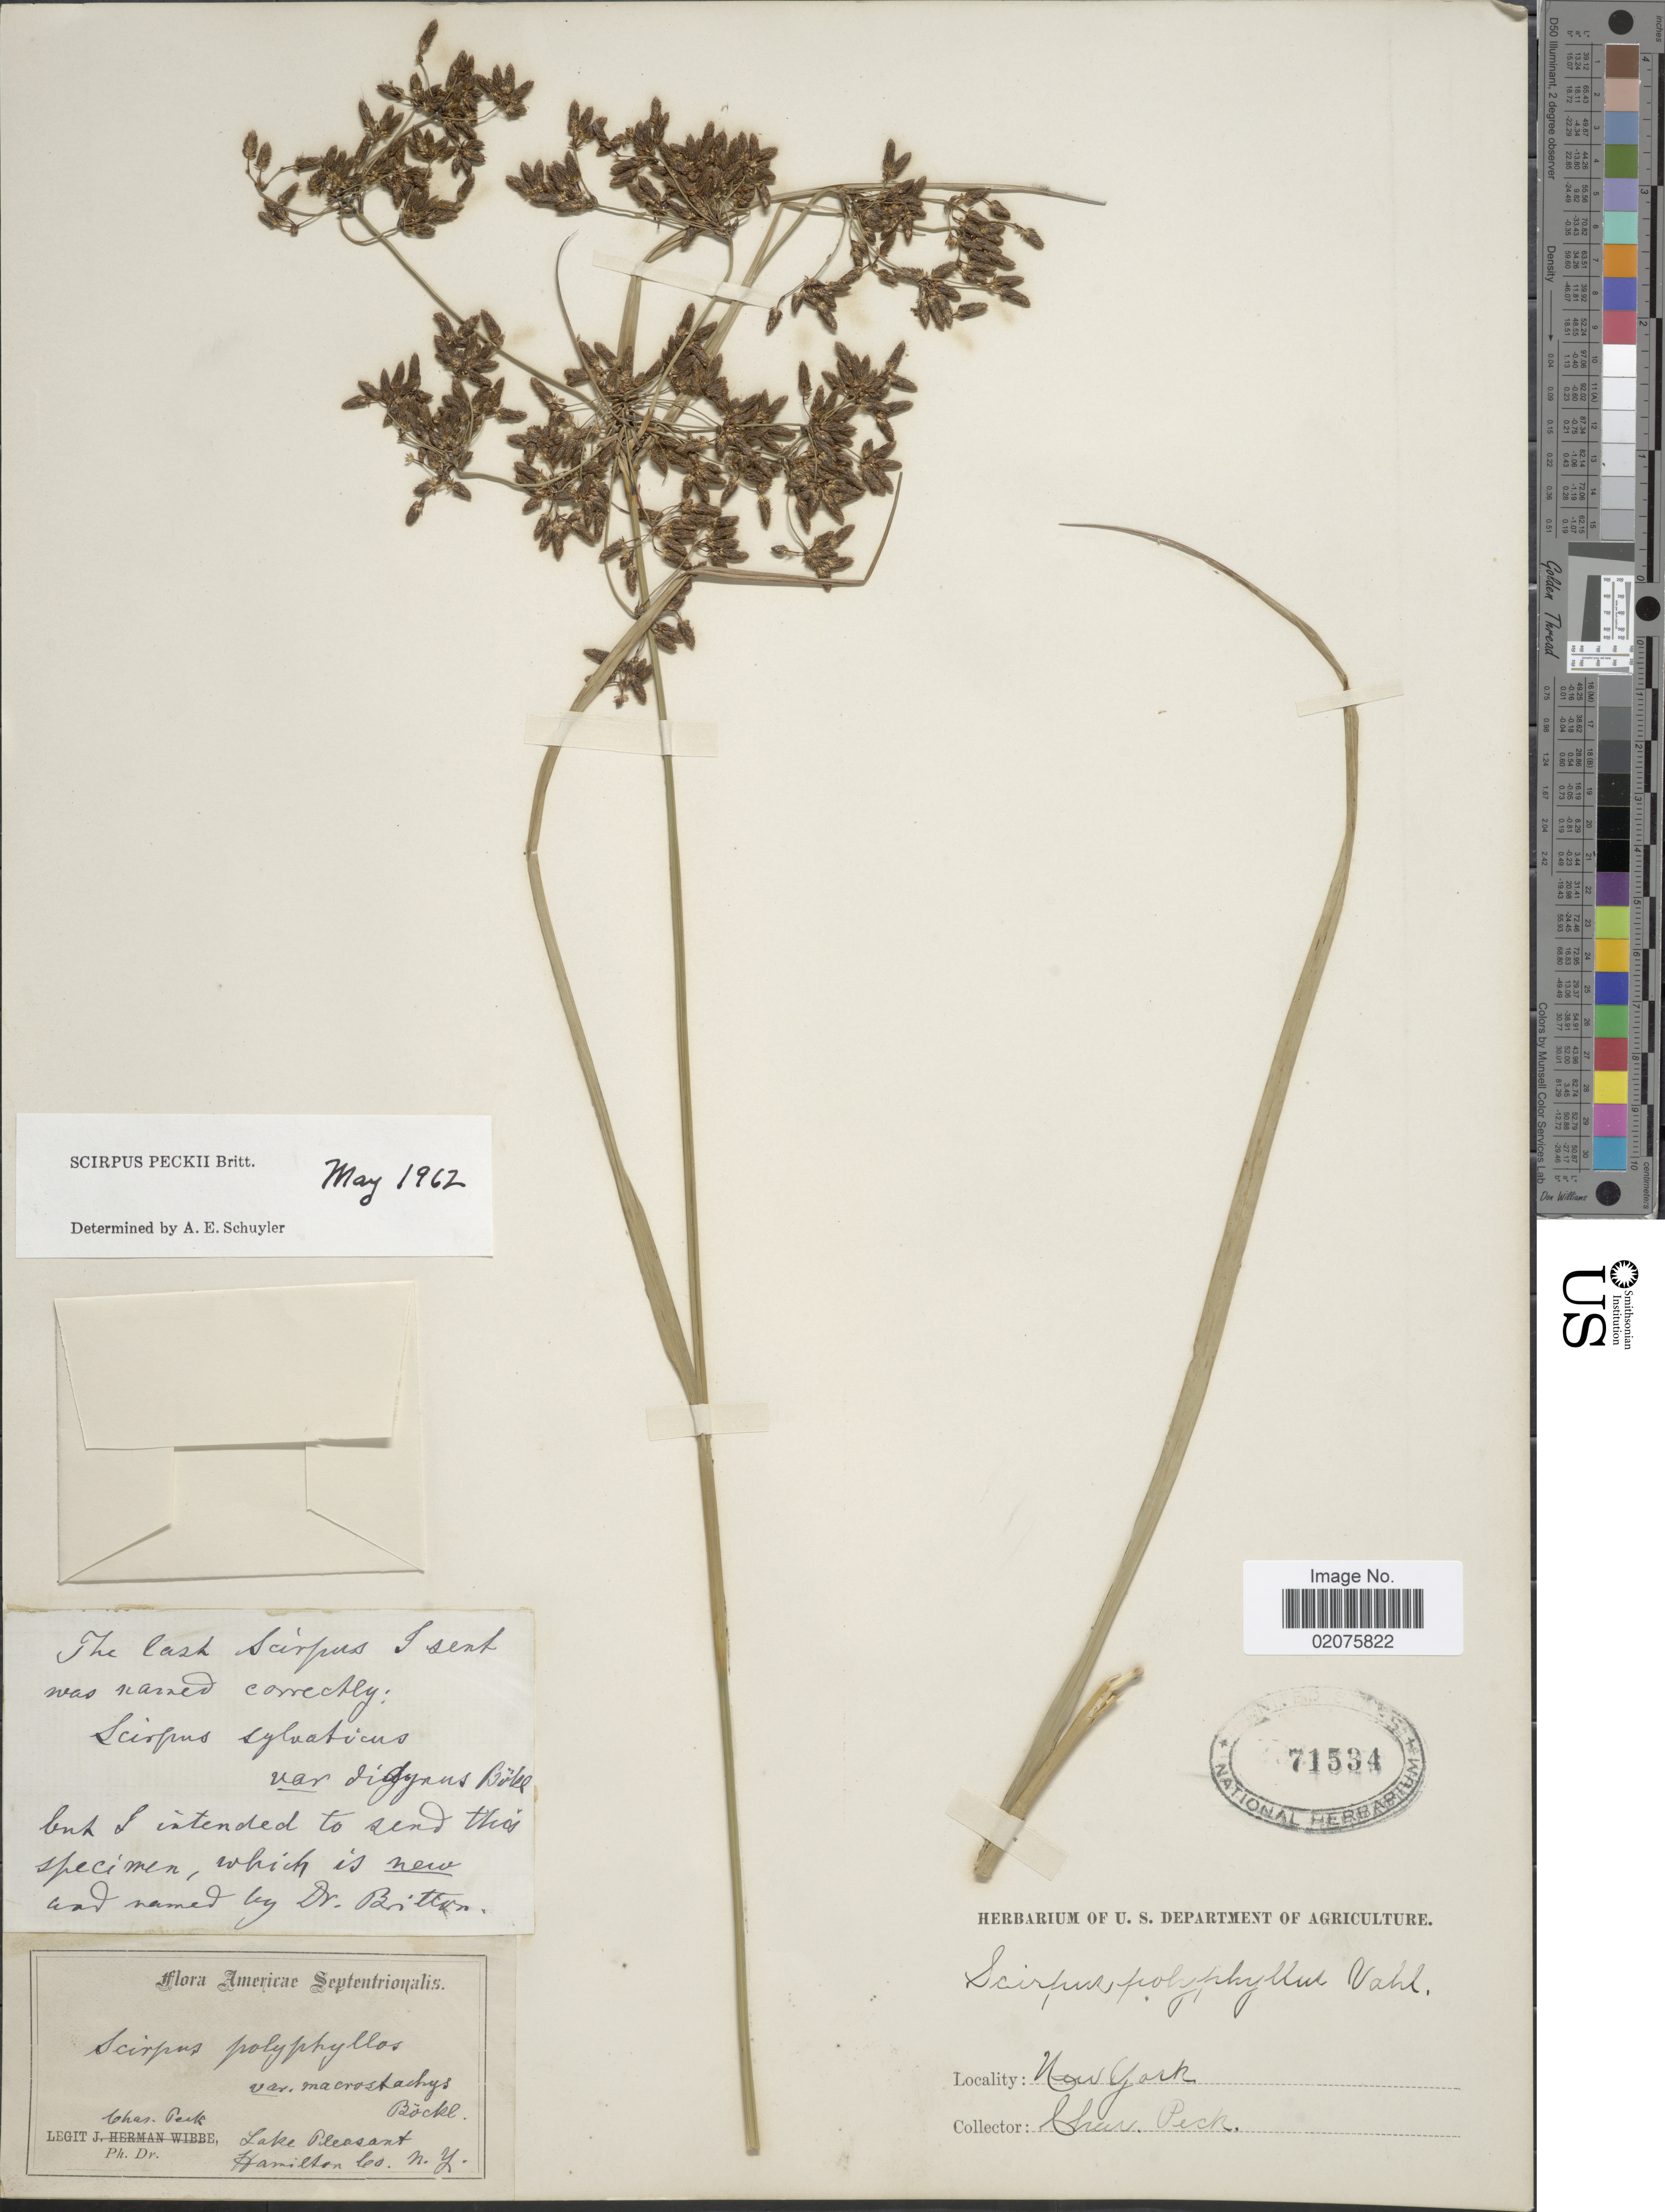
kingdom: Plantae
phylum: Tracheophyta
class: Liliopsida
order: Poales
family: Cyperaceae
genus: Scirpus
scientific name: Scirpus x peckii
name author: Britton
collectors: C. H. Peck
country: United States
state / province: New York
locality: Americae Septentrionalis. Lake Pleasant. Hamilton Co. N. Y.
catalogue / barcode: US 71534